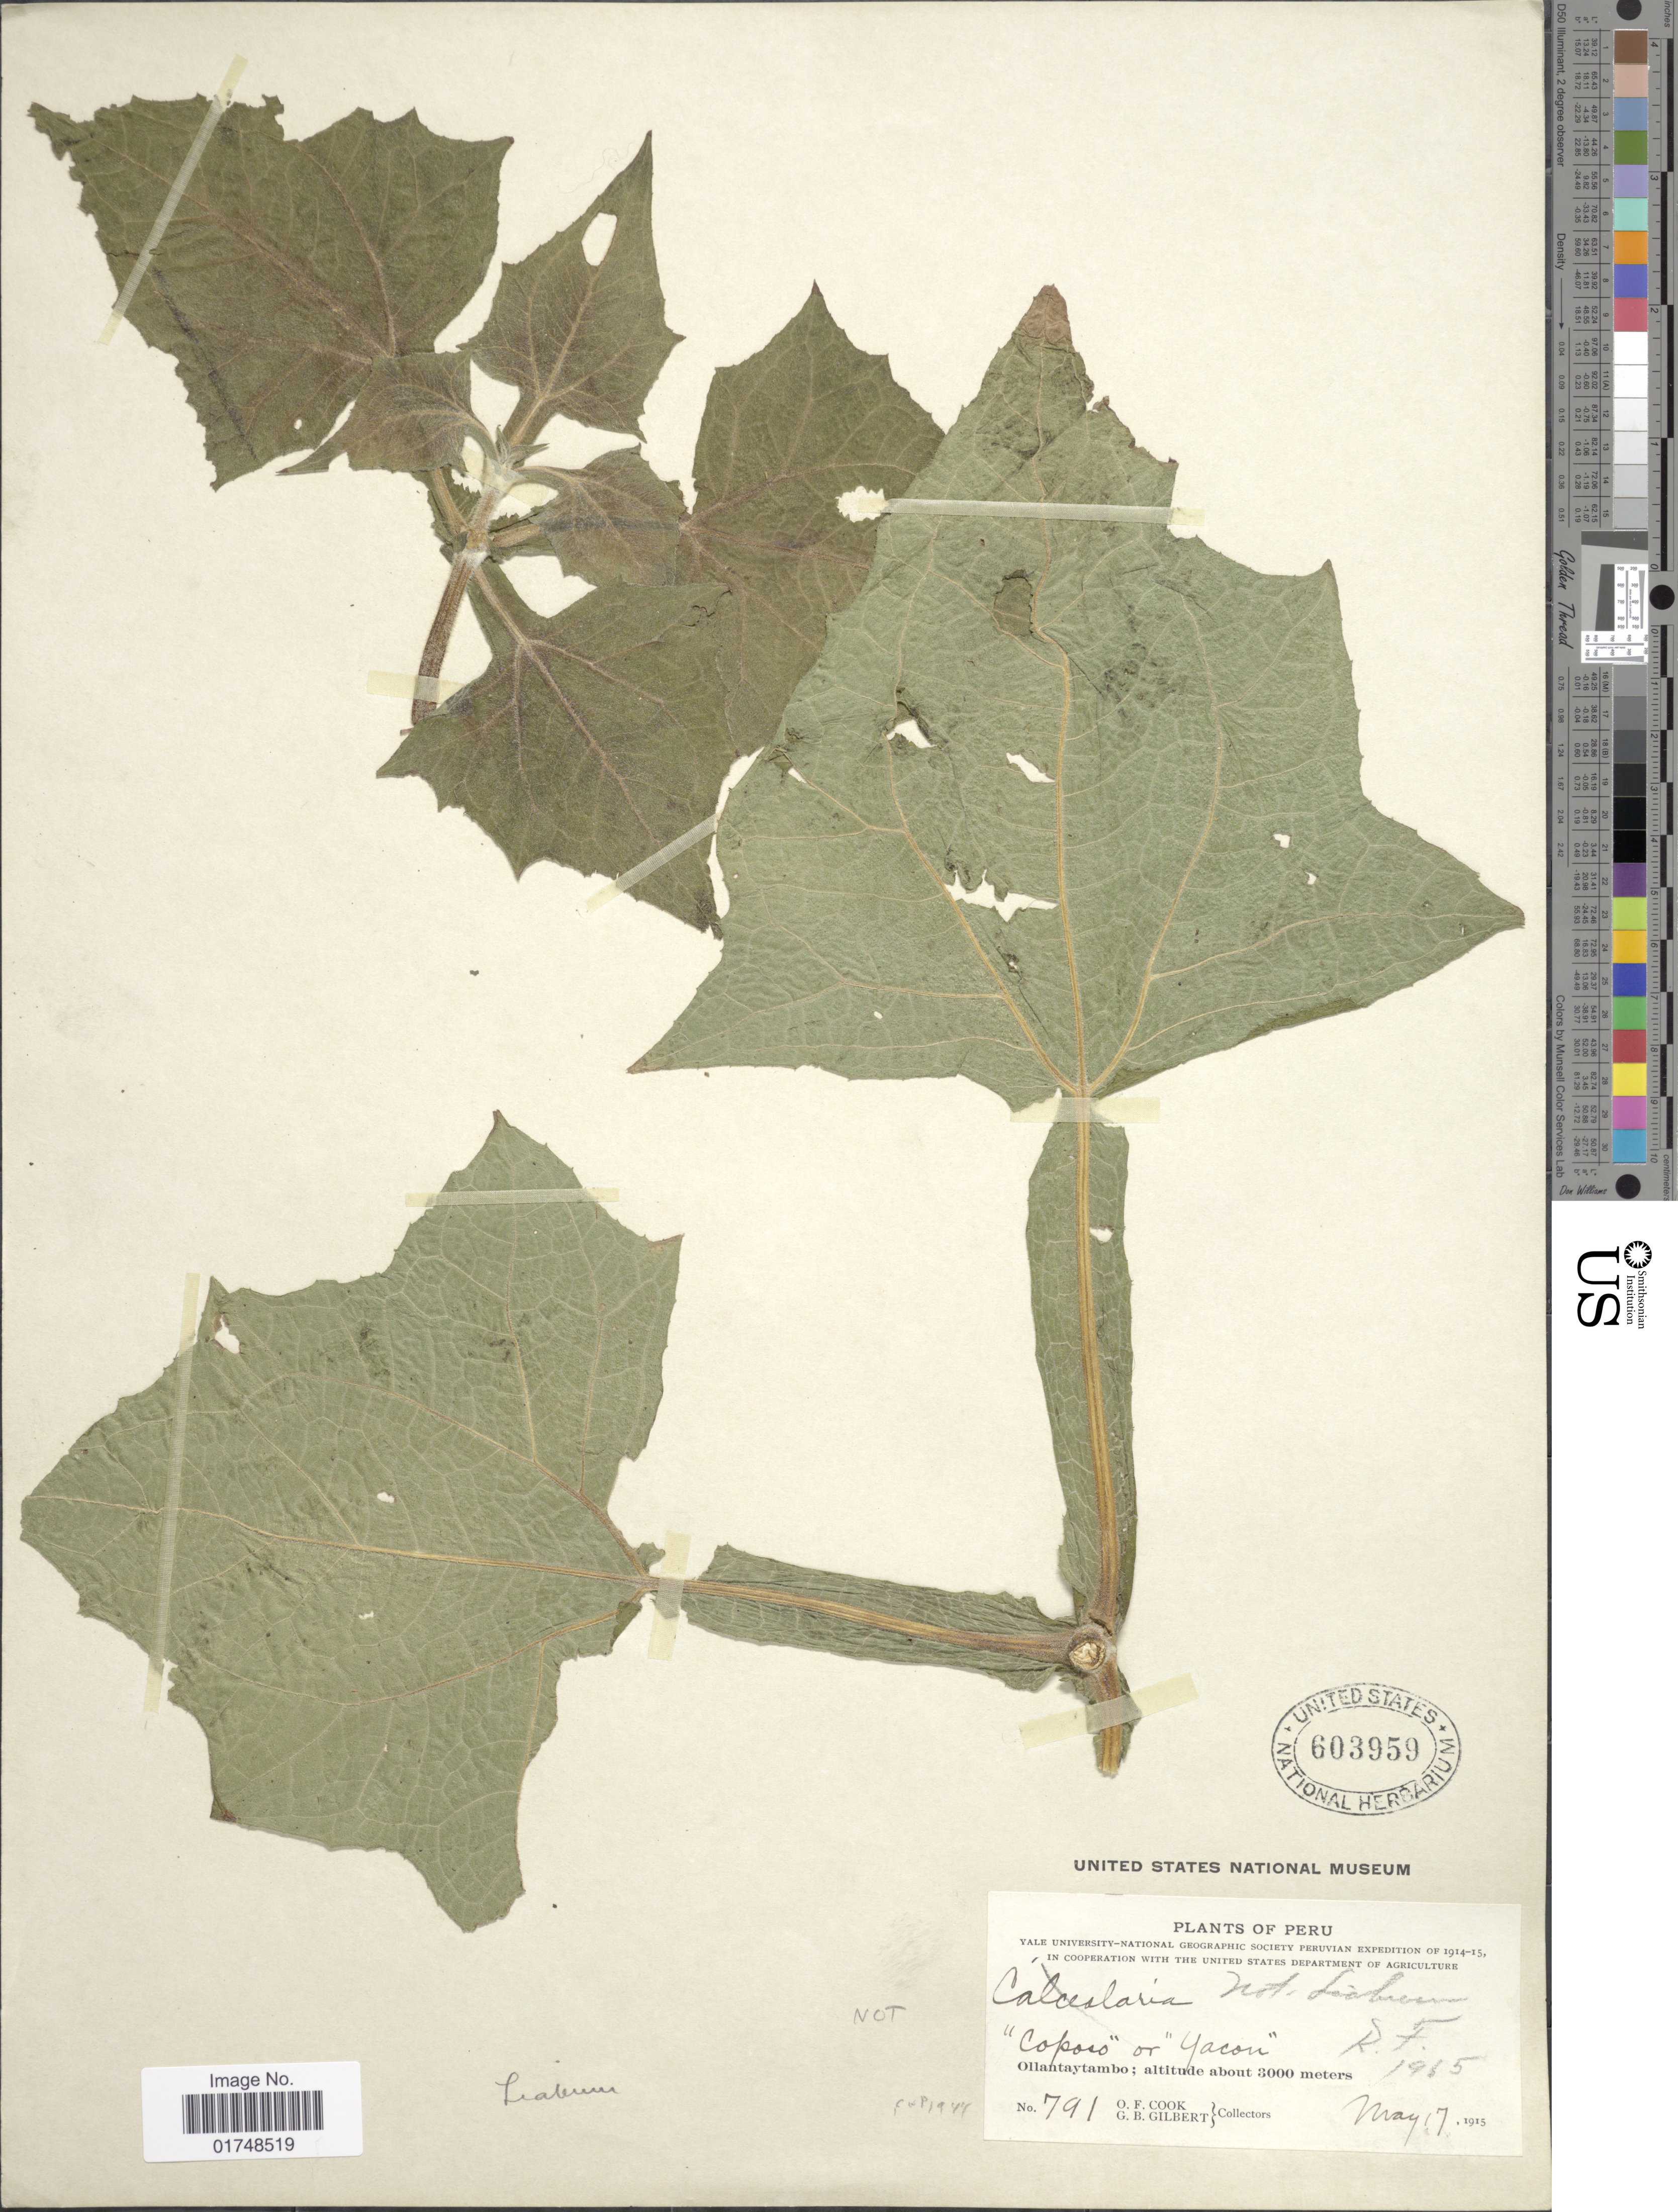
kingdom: Plantae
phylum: Tracheophyta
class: Magnoliopsida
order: Asterales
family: Asteraceae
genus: Smallanthus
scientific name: Smallanthus sonchifolias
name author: (Poepp.) H. Rob.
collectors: O. F. Cook & G. B. Gilbert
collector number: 791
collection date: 1915-05-17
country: Peru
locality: Ollantaytambo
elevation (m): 3000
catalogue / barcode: US 603959